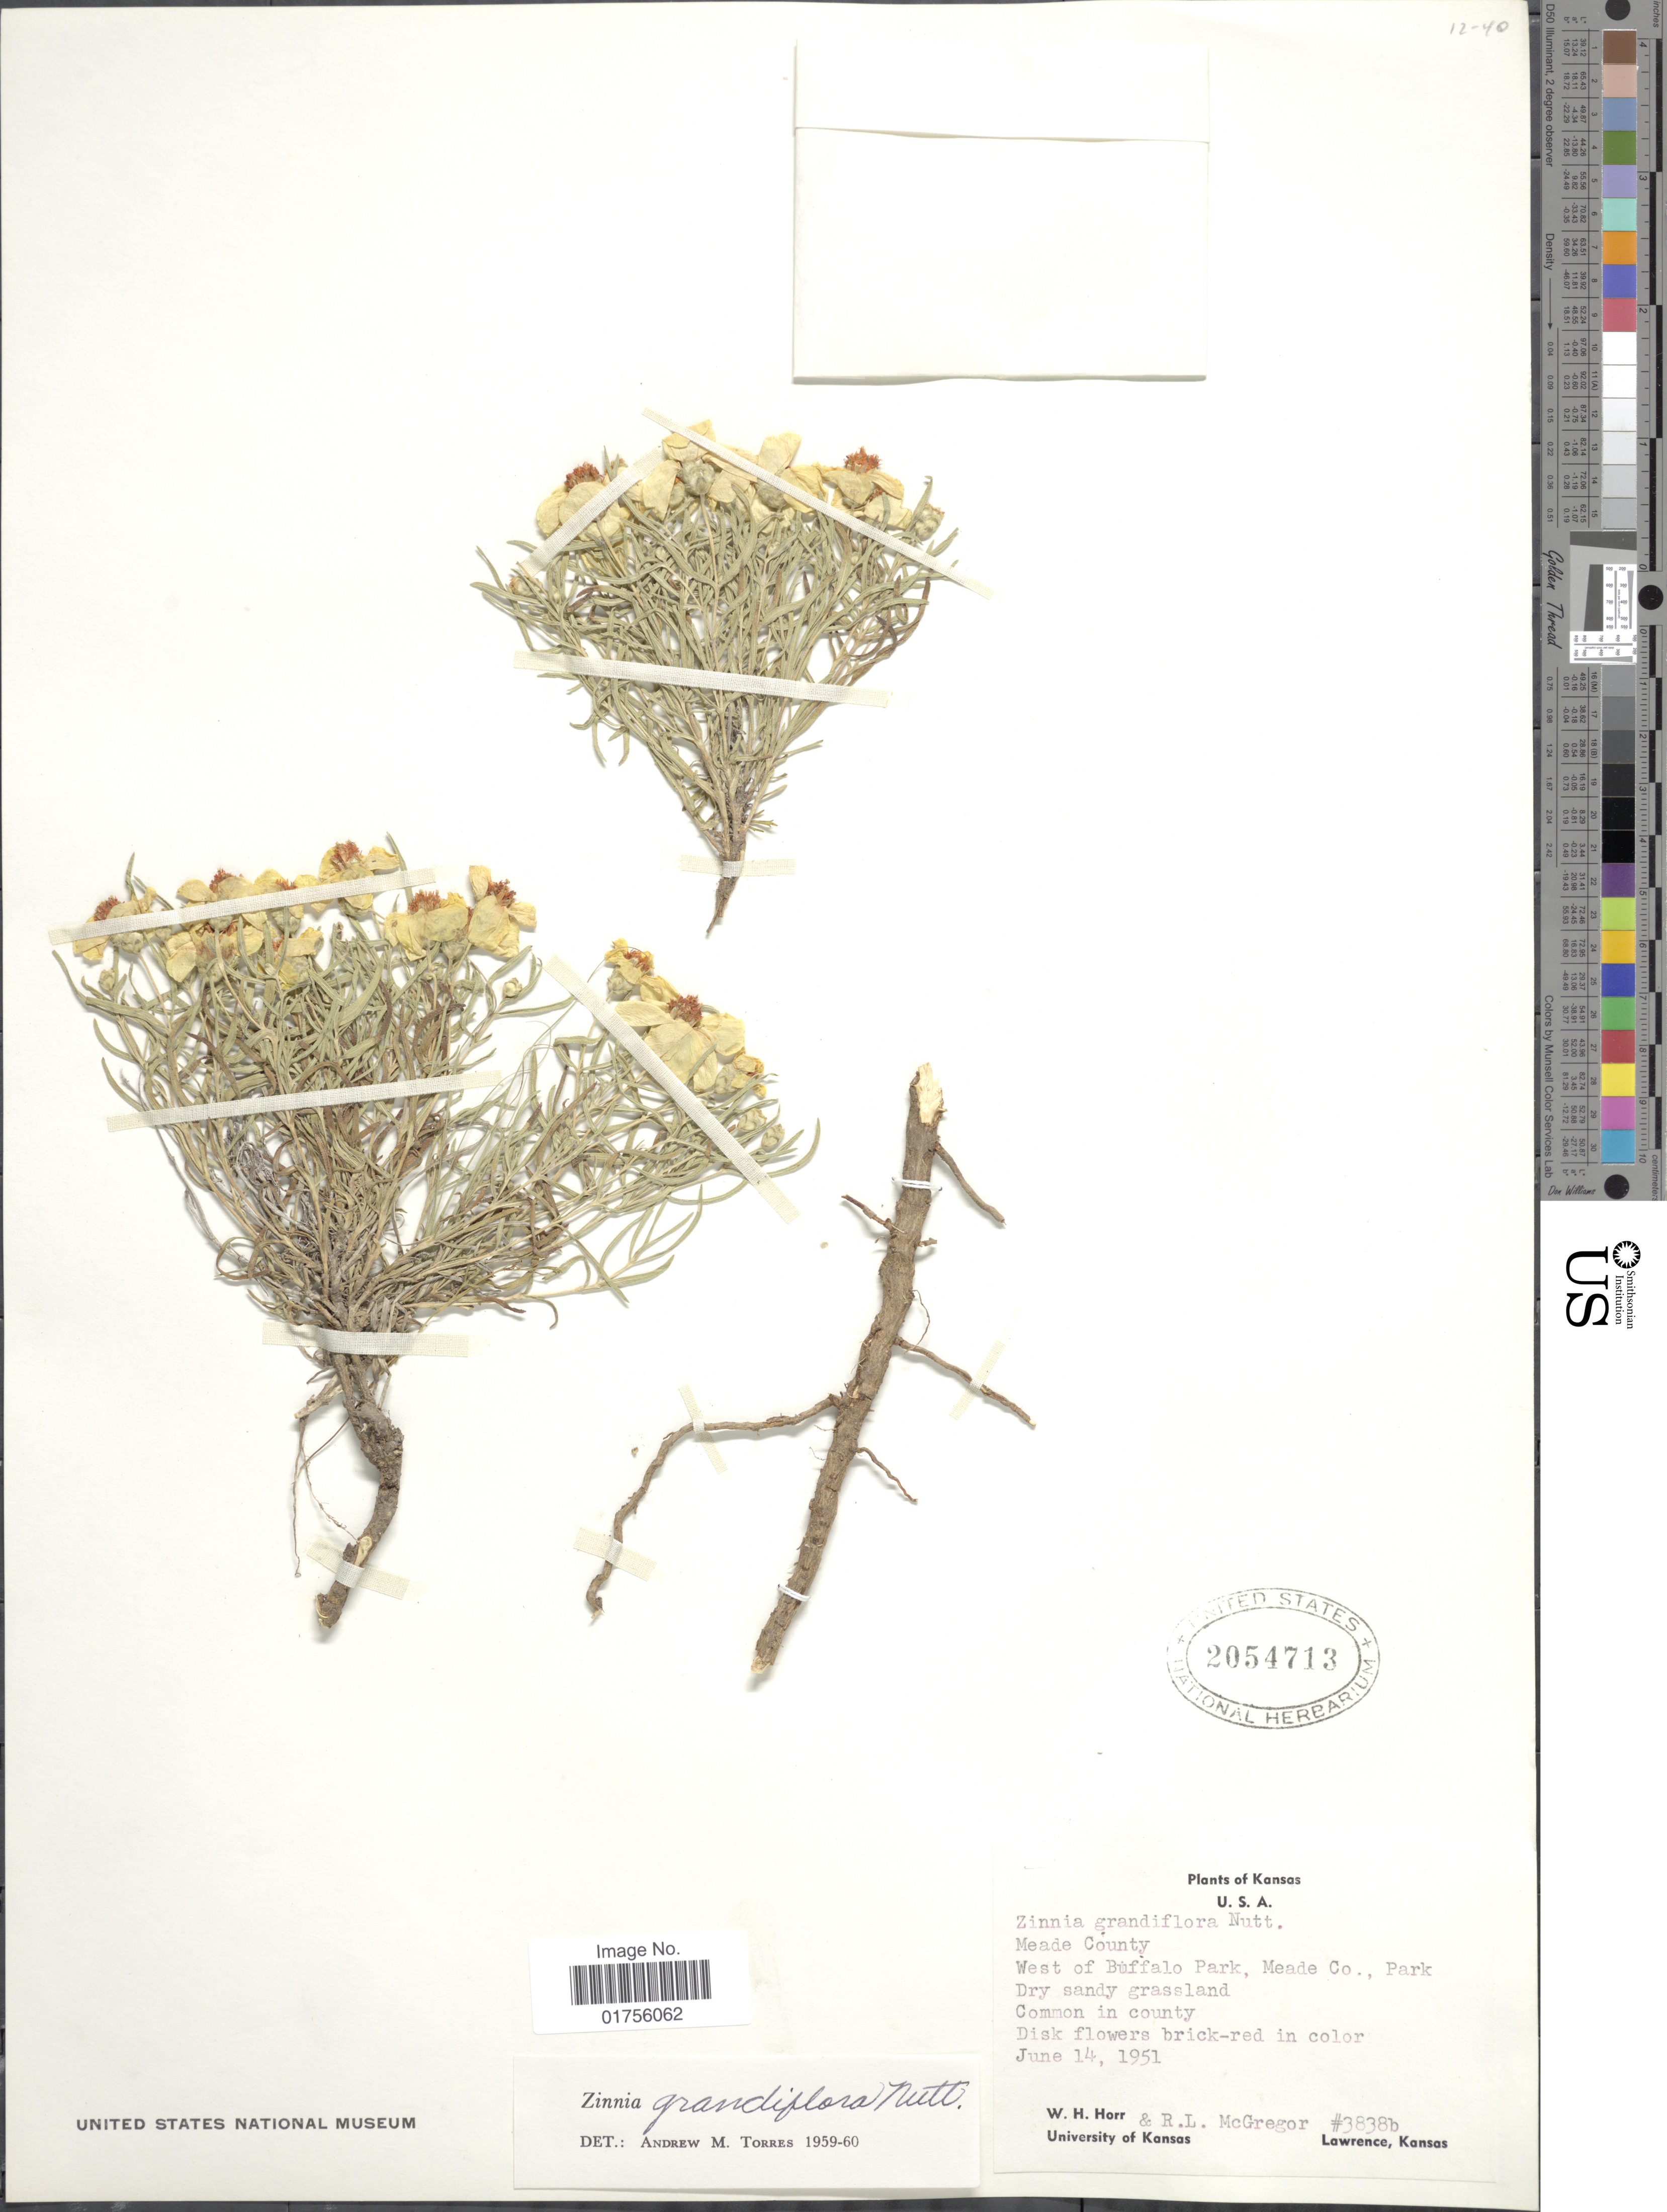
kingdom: Plantae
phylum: Tracheophyta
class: Magnoliopsida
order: Asterales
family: Asteraceae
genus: Zinnia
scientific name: Zinnia grandiflora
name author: Nutt.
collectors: W. H. Horr & R. McGregor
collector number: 3838b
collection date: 1951-06-14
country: United States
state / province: Kansas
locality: Meade County, West of Buffalo Park, Meade Co., Park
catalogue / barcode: US 2054713